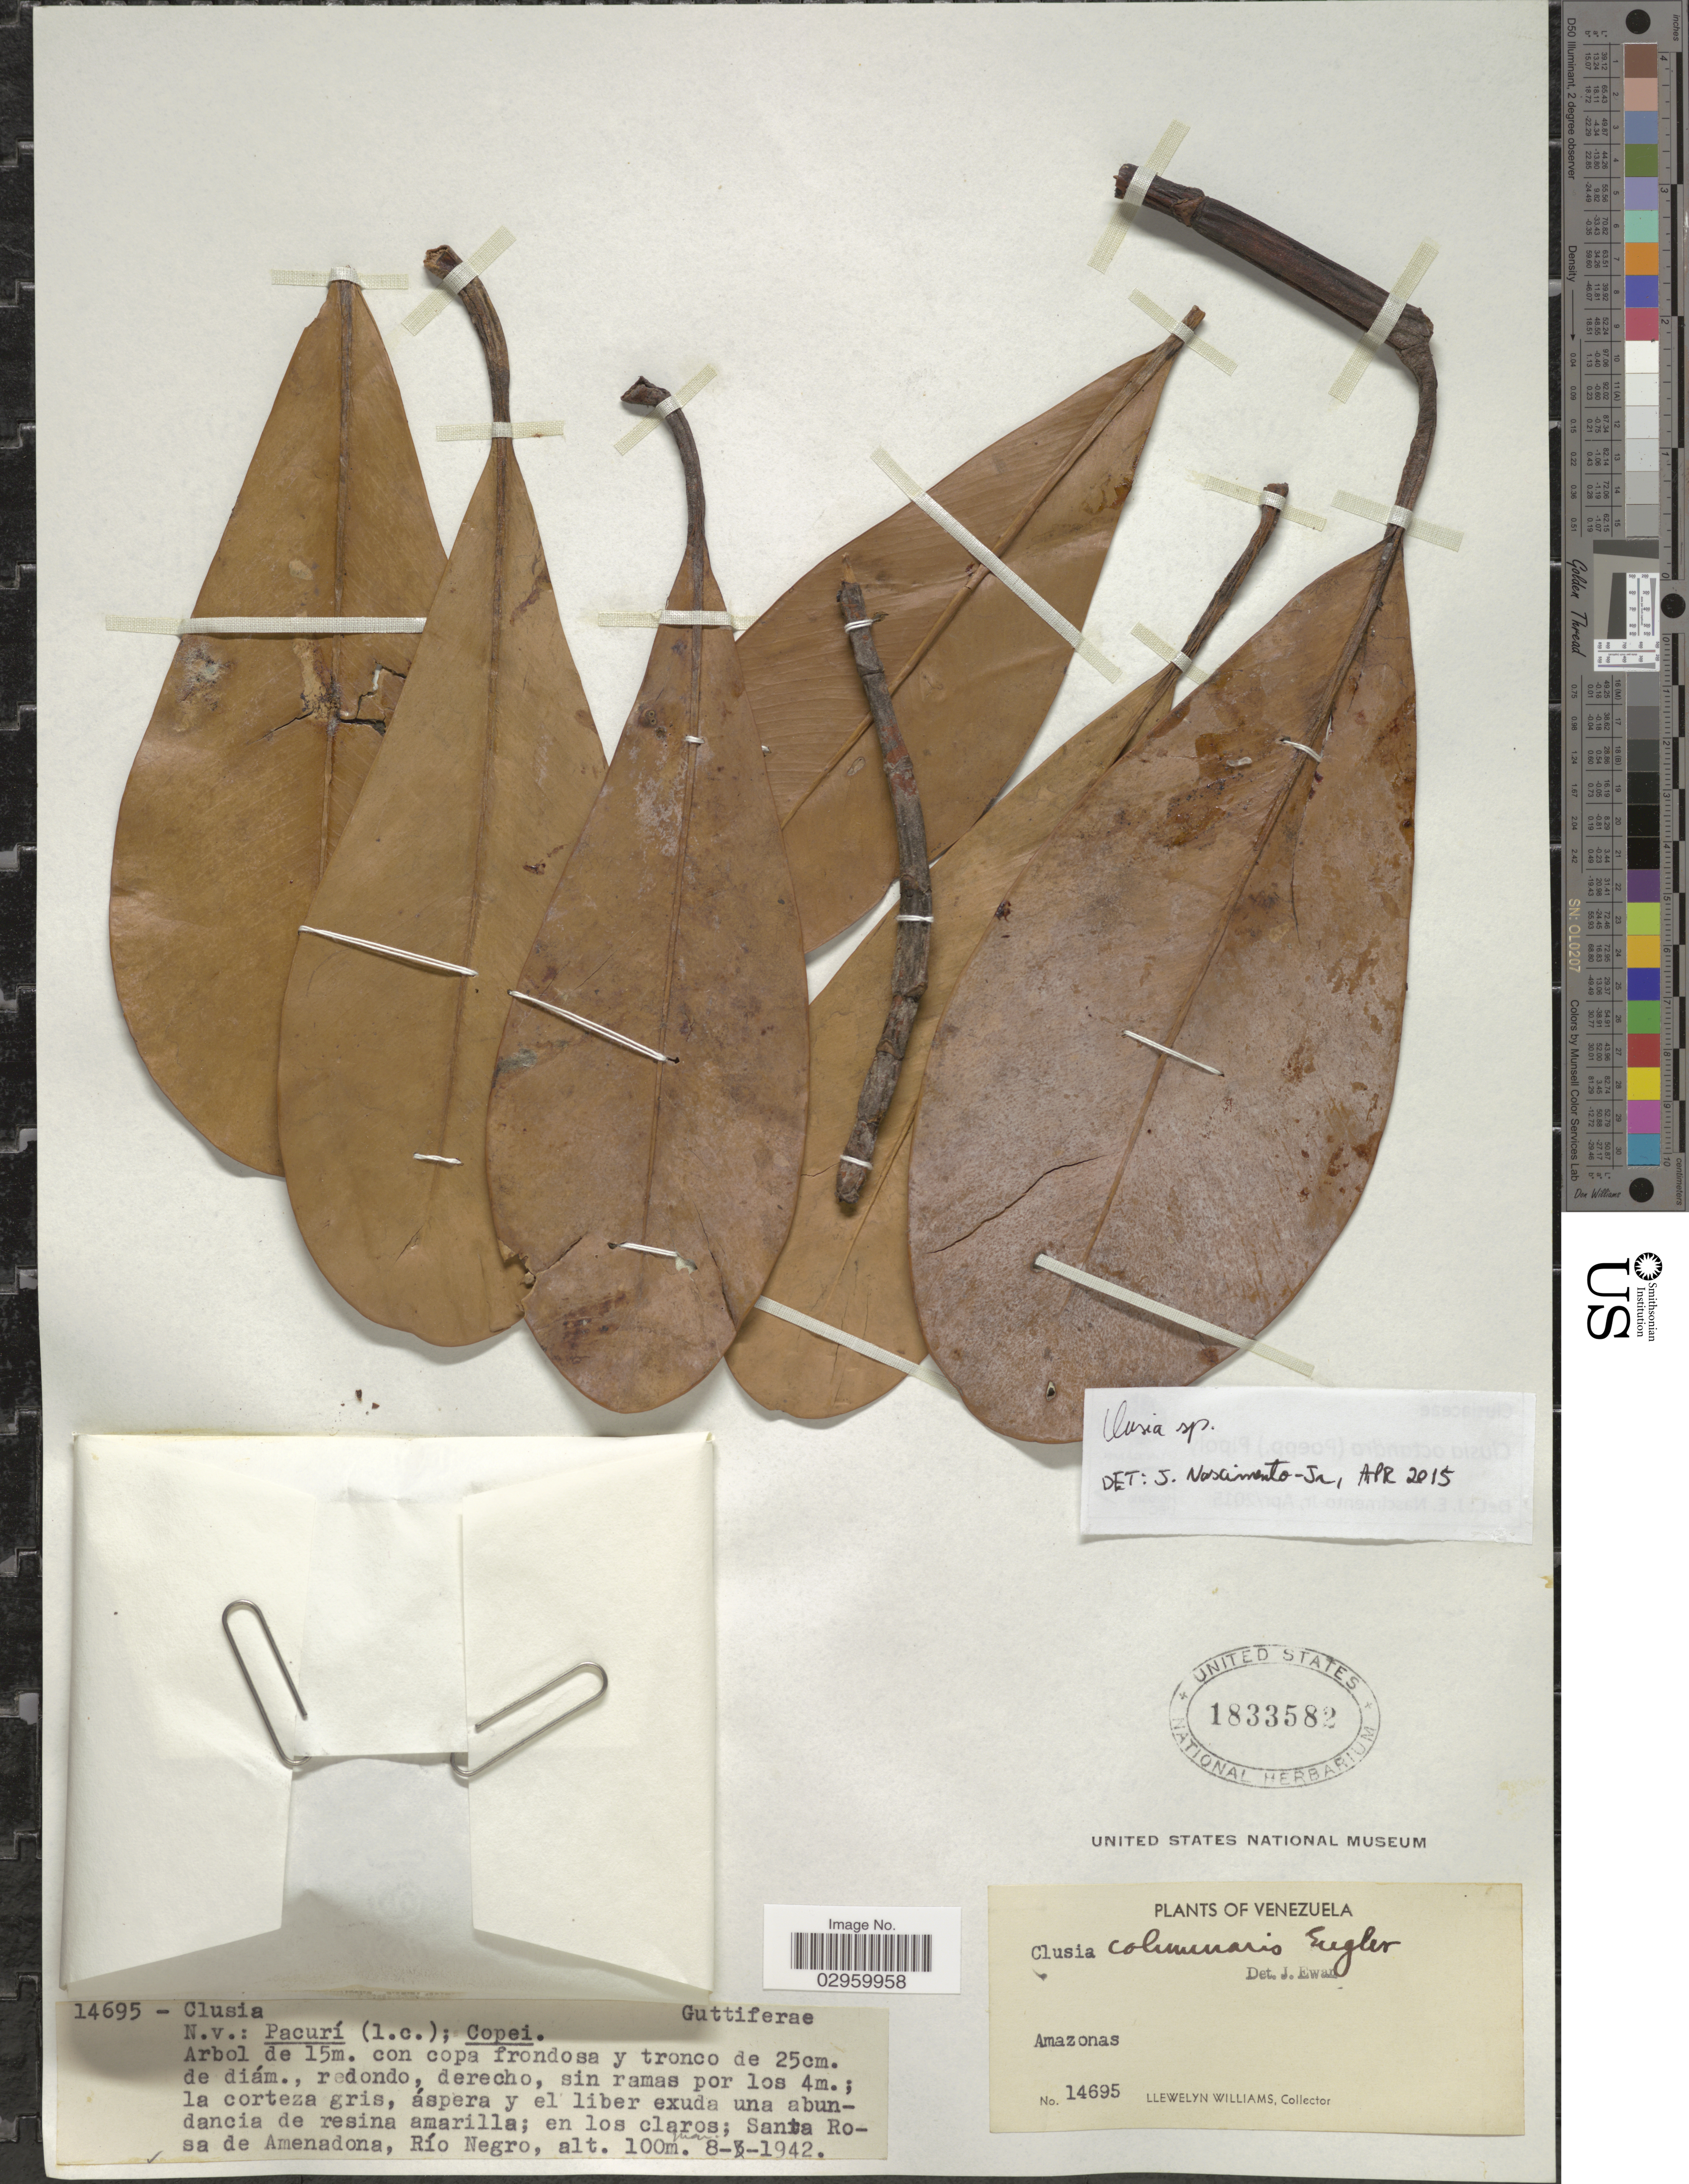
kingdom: Plantae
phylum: Tracheophyta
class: Magnoliopsida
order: Malpighiales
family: Clusiaceae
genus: Clusia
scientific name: Clusia sp.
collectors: Ll. Williams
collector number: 14695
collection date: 1942-03-08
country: Venezuela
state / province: Amazonas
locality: Santa Rosa de Amenadona, Río Negro.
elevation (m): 100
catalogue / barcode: US 1833582